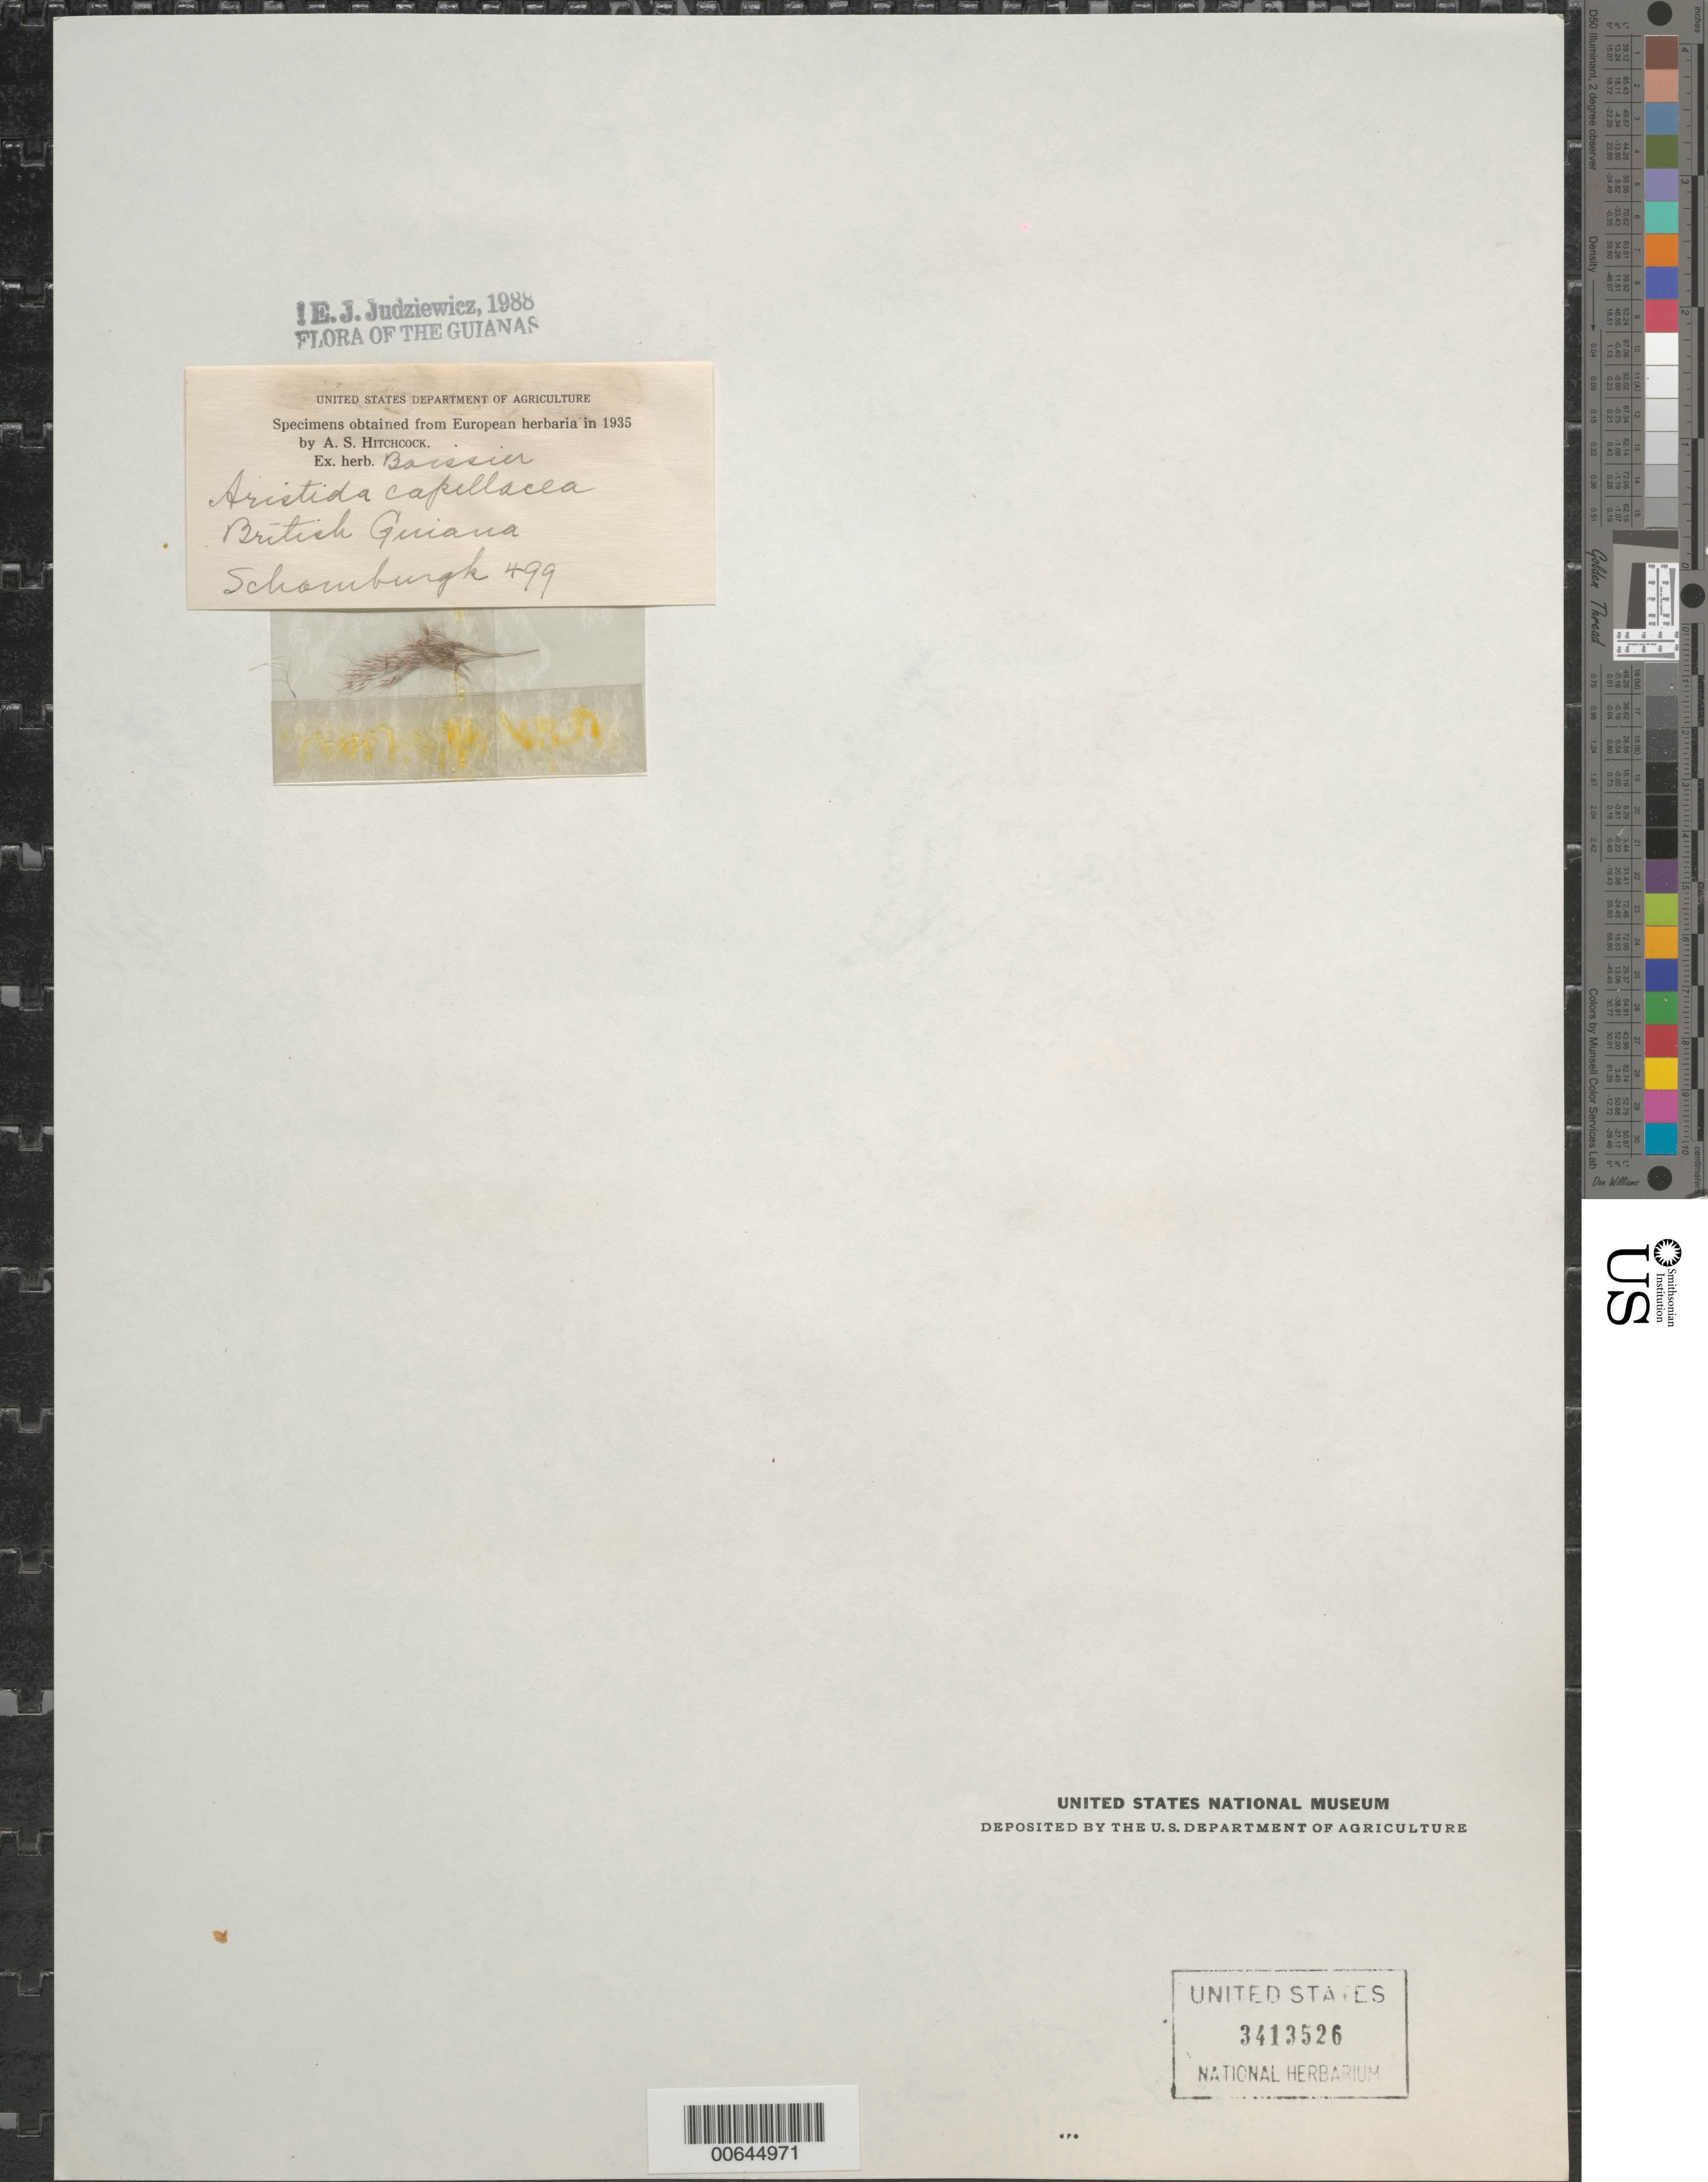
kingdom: Plantae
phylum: Tracheophyta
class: Liliopsida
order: Poales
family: Poaceae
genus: Aristida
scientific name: Aristida capillacea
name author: Lam.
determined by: Judziewicz, E. J.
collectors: R. H. Schomburgk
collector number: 499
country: Guyana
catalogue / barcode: US 3413526